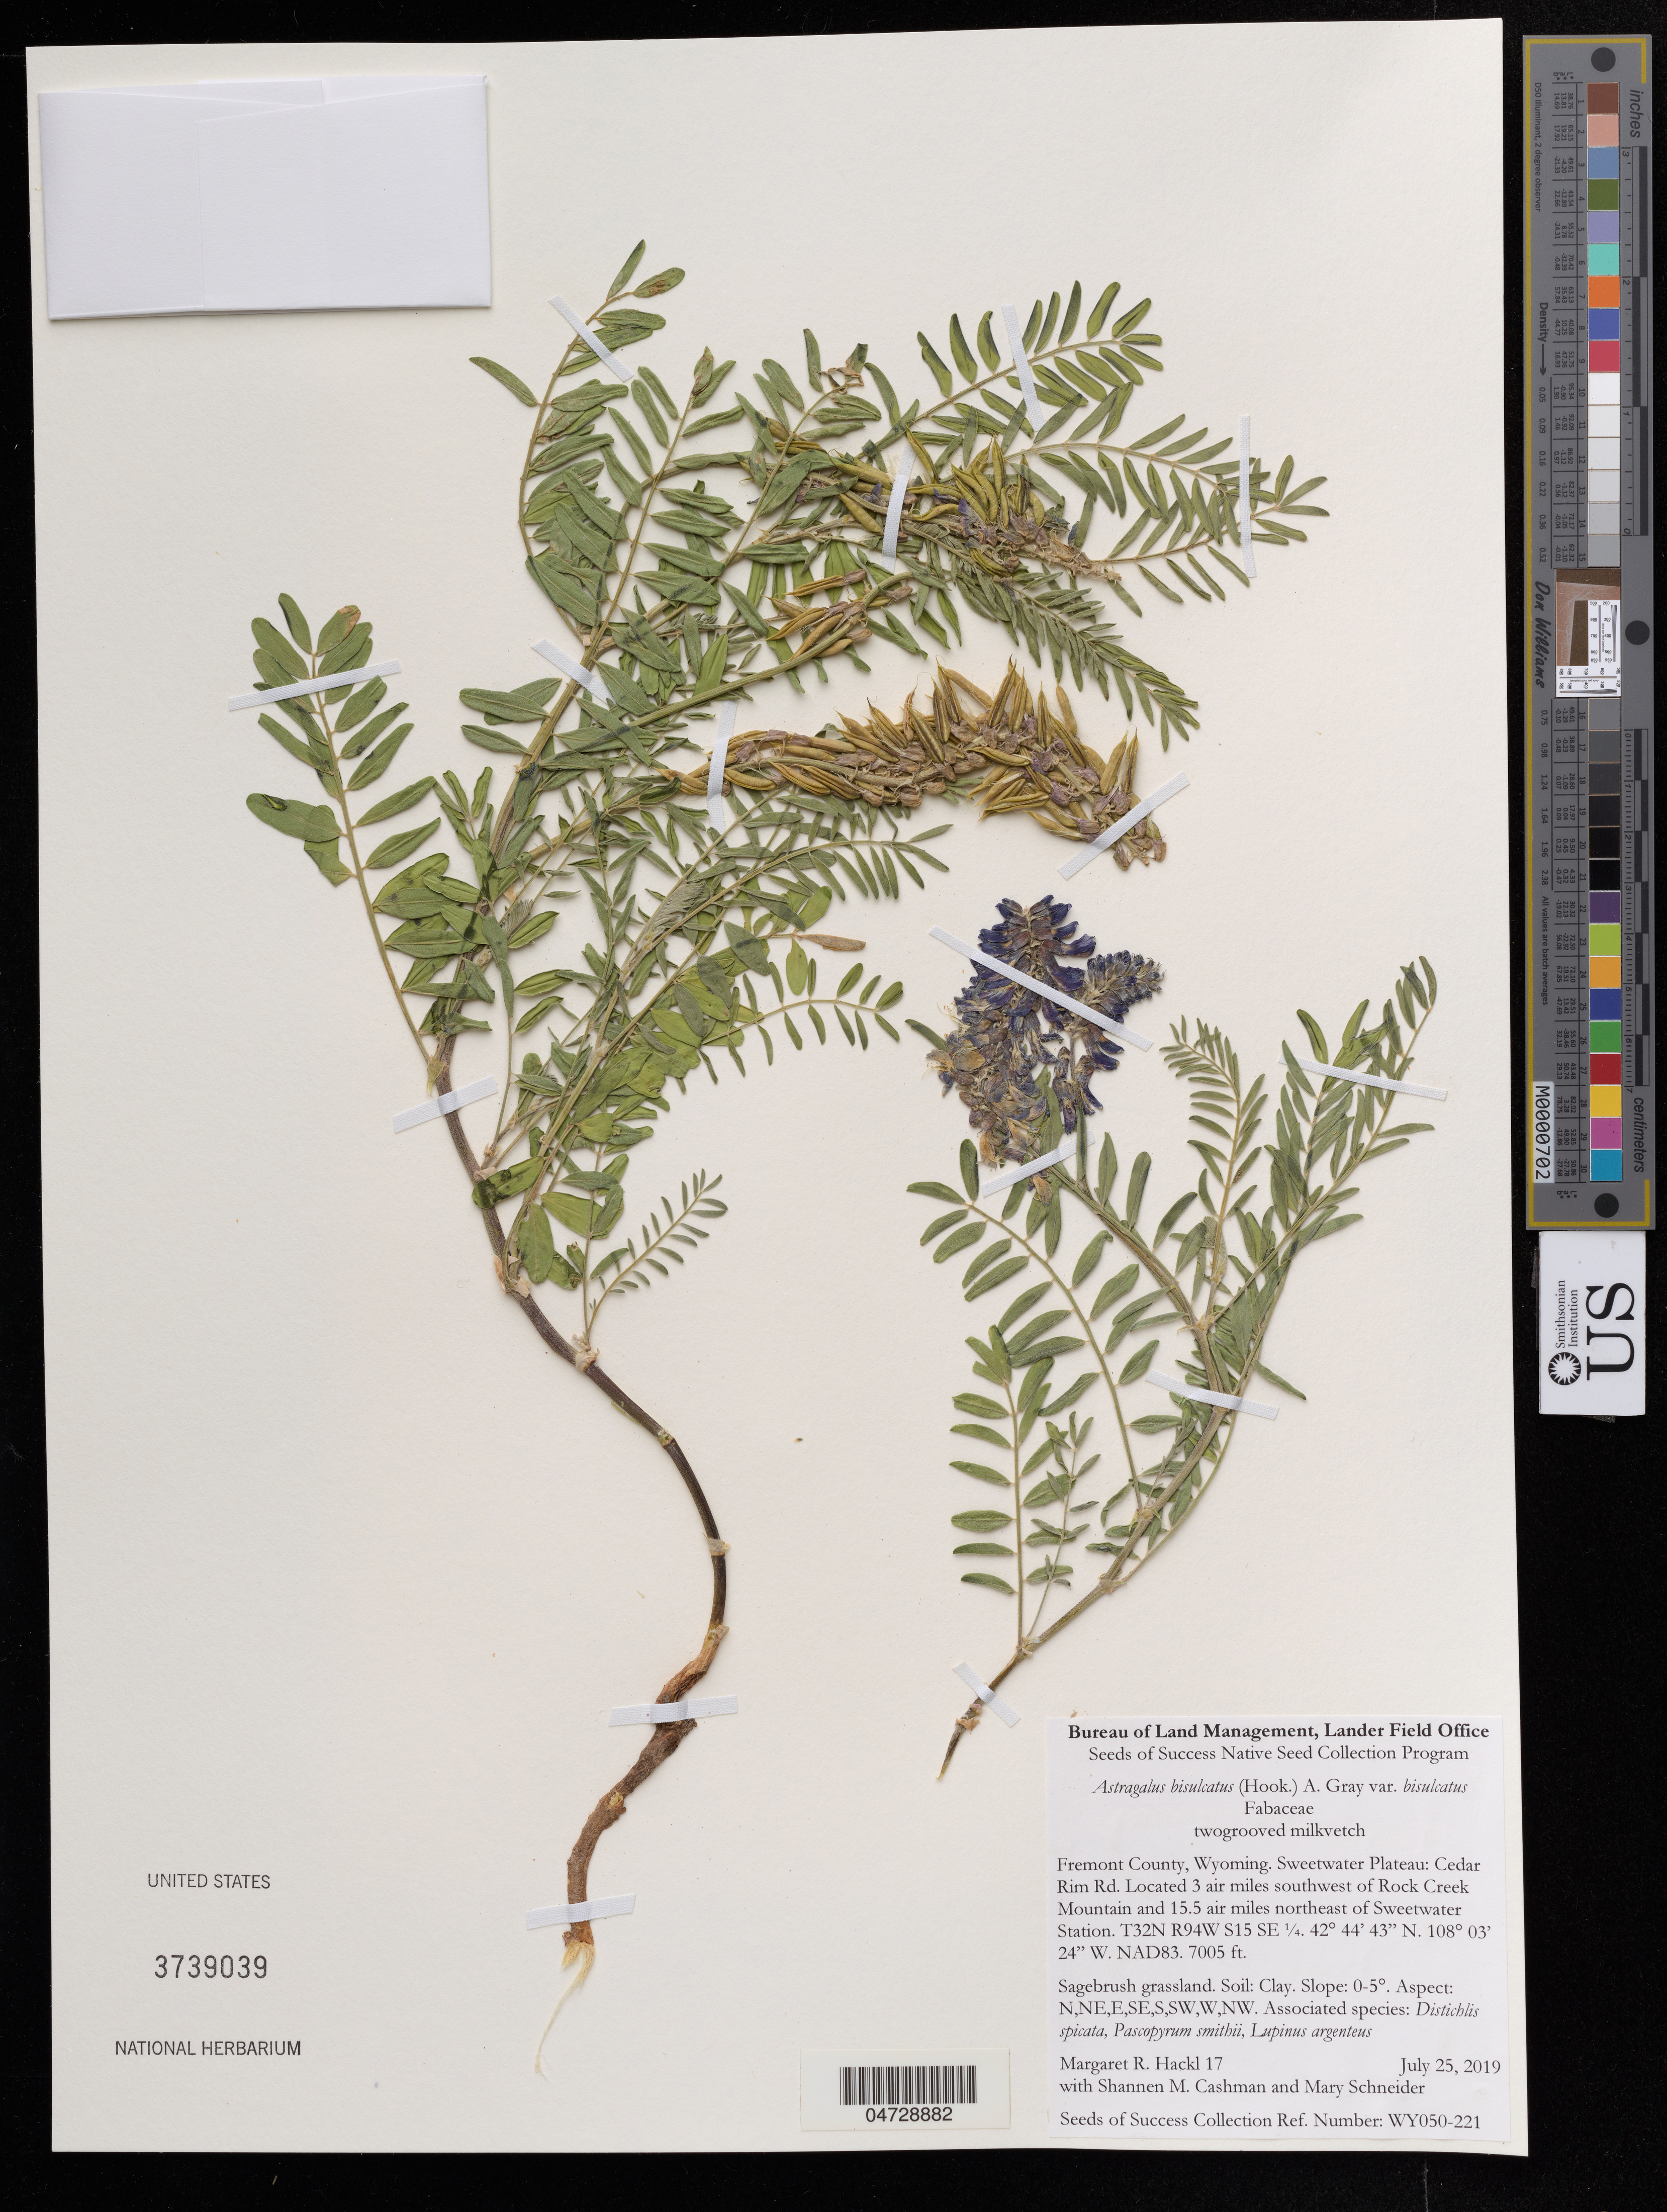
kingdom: Plantae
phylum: Tracheophyta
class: Magnoliopsida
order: Fabales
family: Fabaceae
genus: Astragalus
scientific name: Astragalus bisulcatus var. bisulcatus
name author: (Hook.) A. Gray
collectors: M. Hackl, S. Cashman & M. Schneider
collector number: WY050-221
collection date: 2019-07-25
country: United States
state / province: Wyoming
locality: Fremont County. Sweetwater Plateau: Cedar Rim Rd. Located 3 air miles southwest of Rock Creek Mountain and 15.5 air miles northeast of Sweetwater Station,T32N R94W S15 SE ¼, NAD83.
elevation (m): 2135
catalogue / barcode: US 3739039